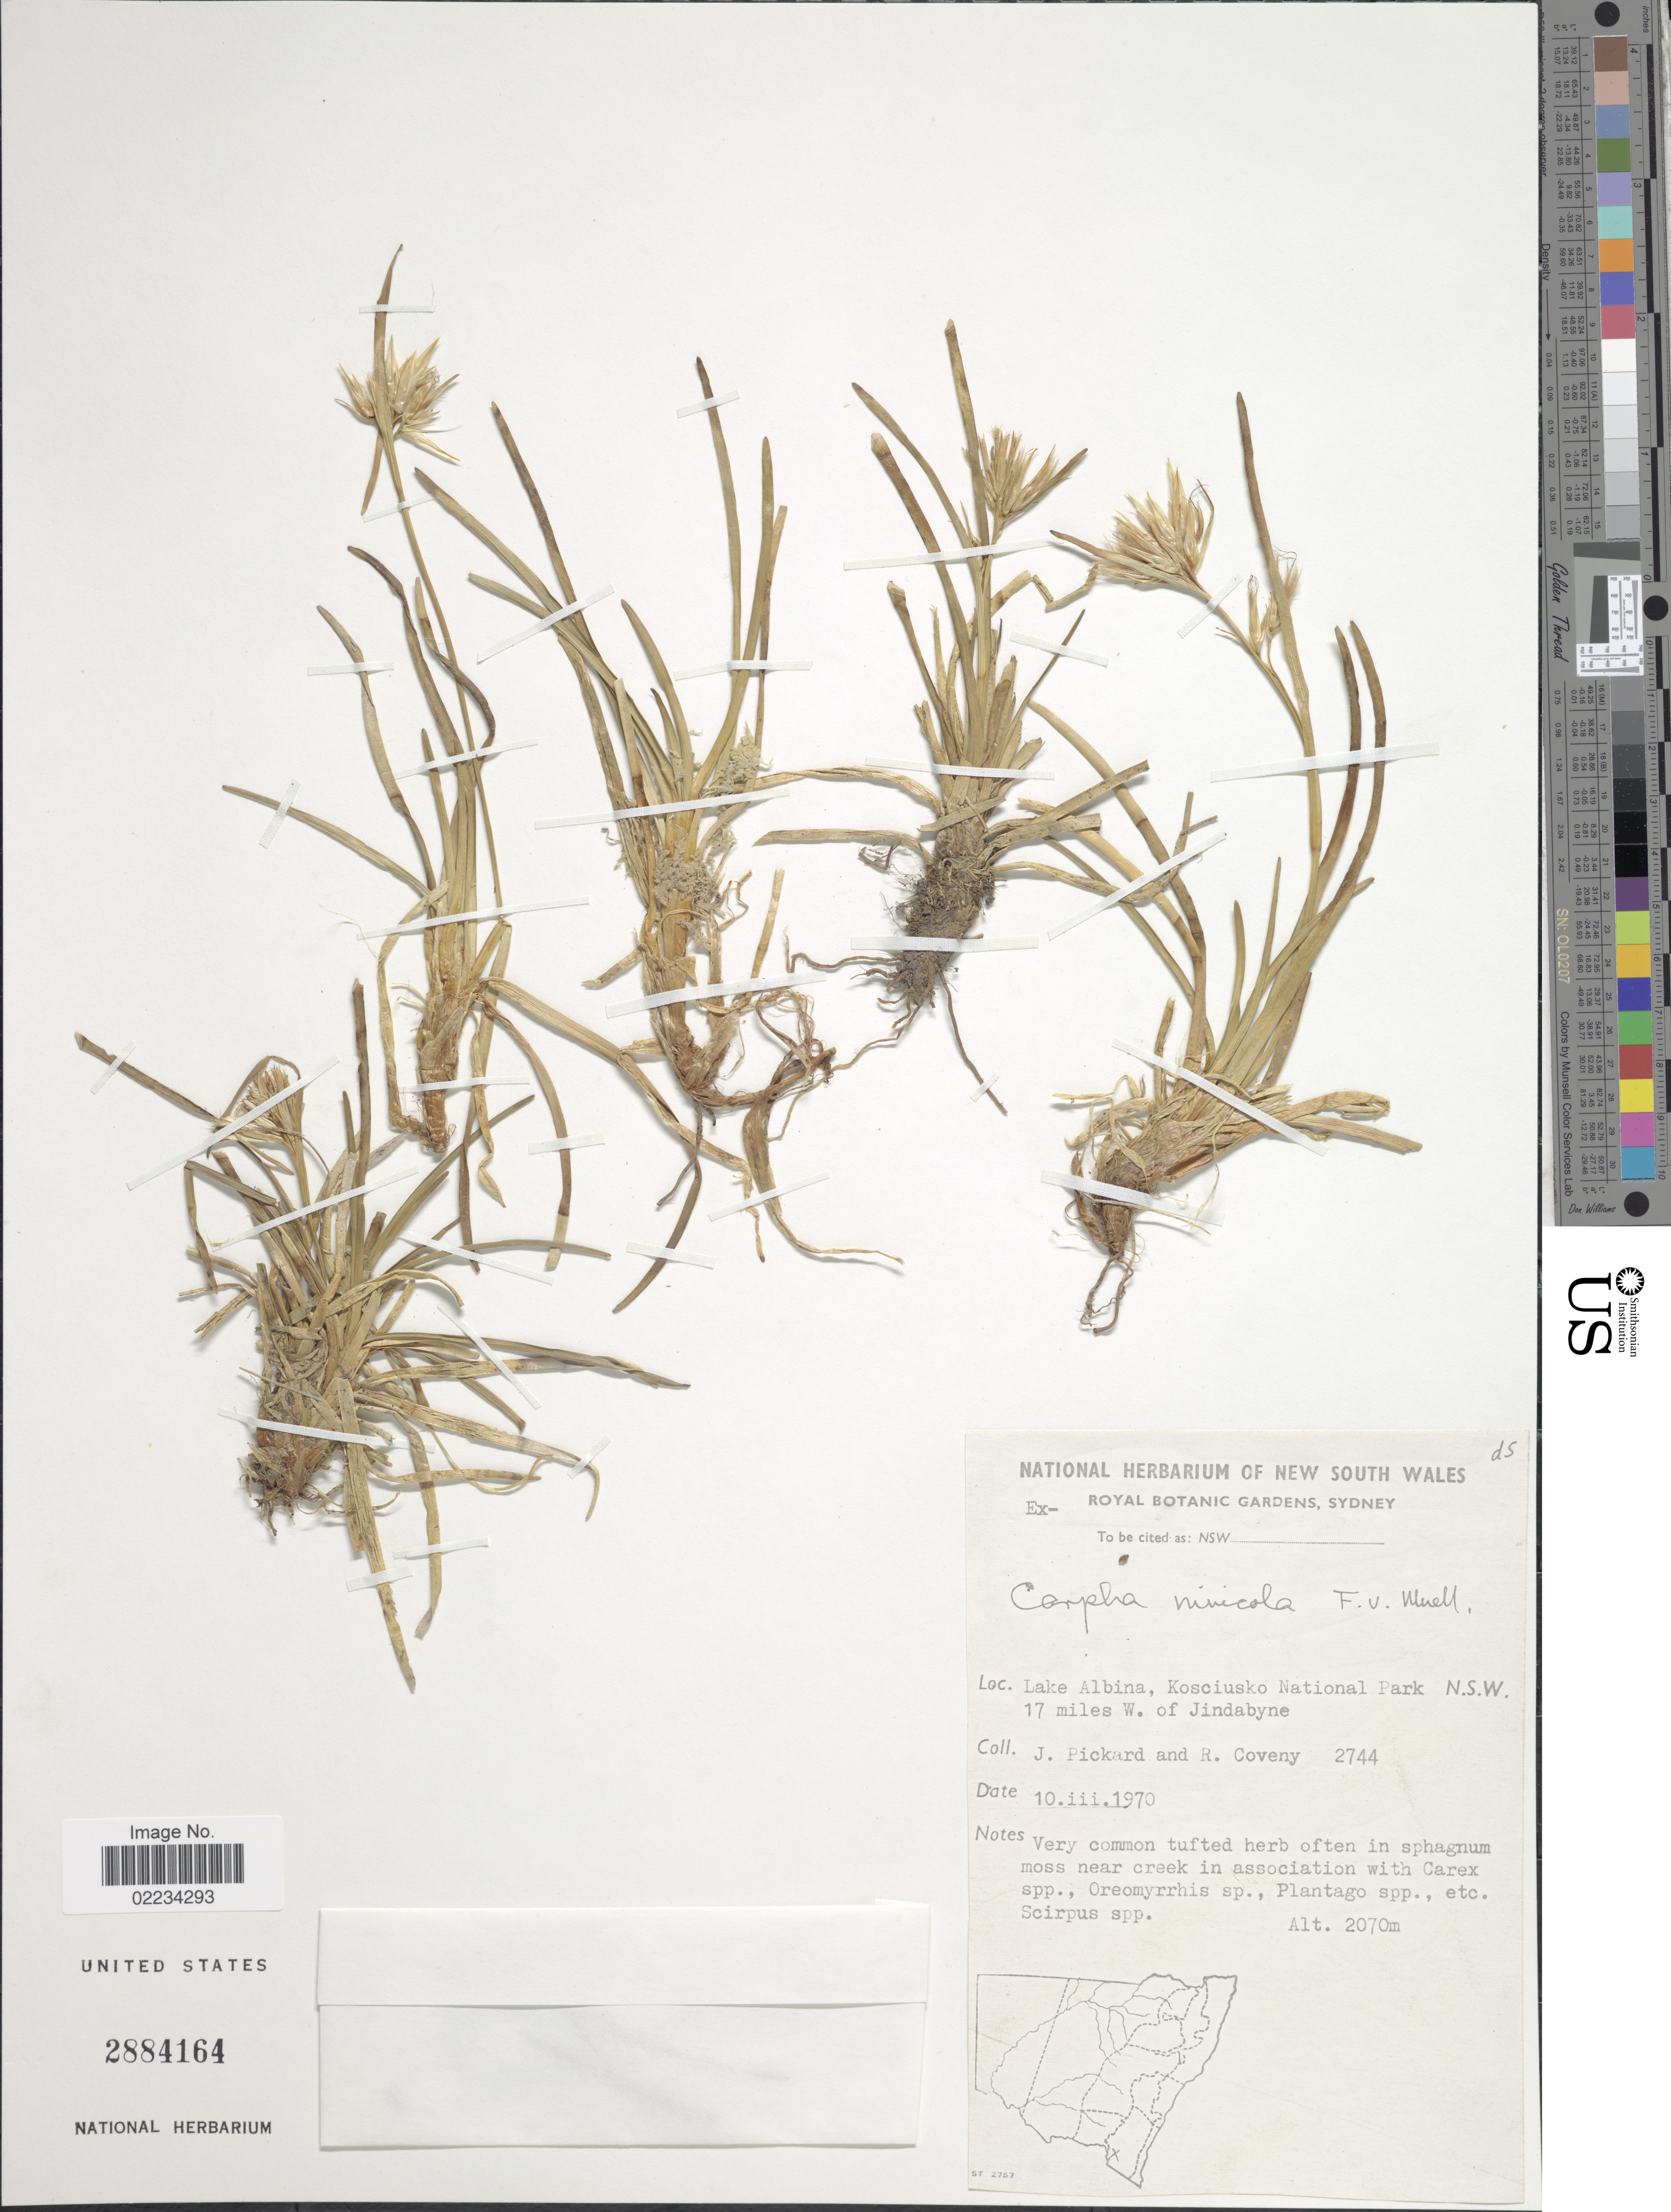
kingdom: Plantae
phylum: Tracheophyta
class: Liliopsida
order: Poales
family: Cyperaceae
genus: Carpha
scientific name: Carpha nivicola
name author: F. Muell.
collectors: J. Pickard & R. Coveny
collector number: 2744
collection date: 1970-03-10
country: Australia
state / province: New South Wales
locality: Lake Albina, Kosciusko National Park, 17 miles W of Jindabyne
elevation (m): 2070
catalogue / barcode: US 2884164